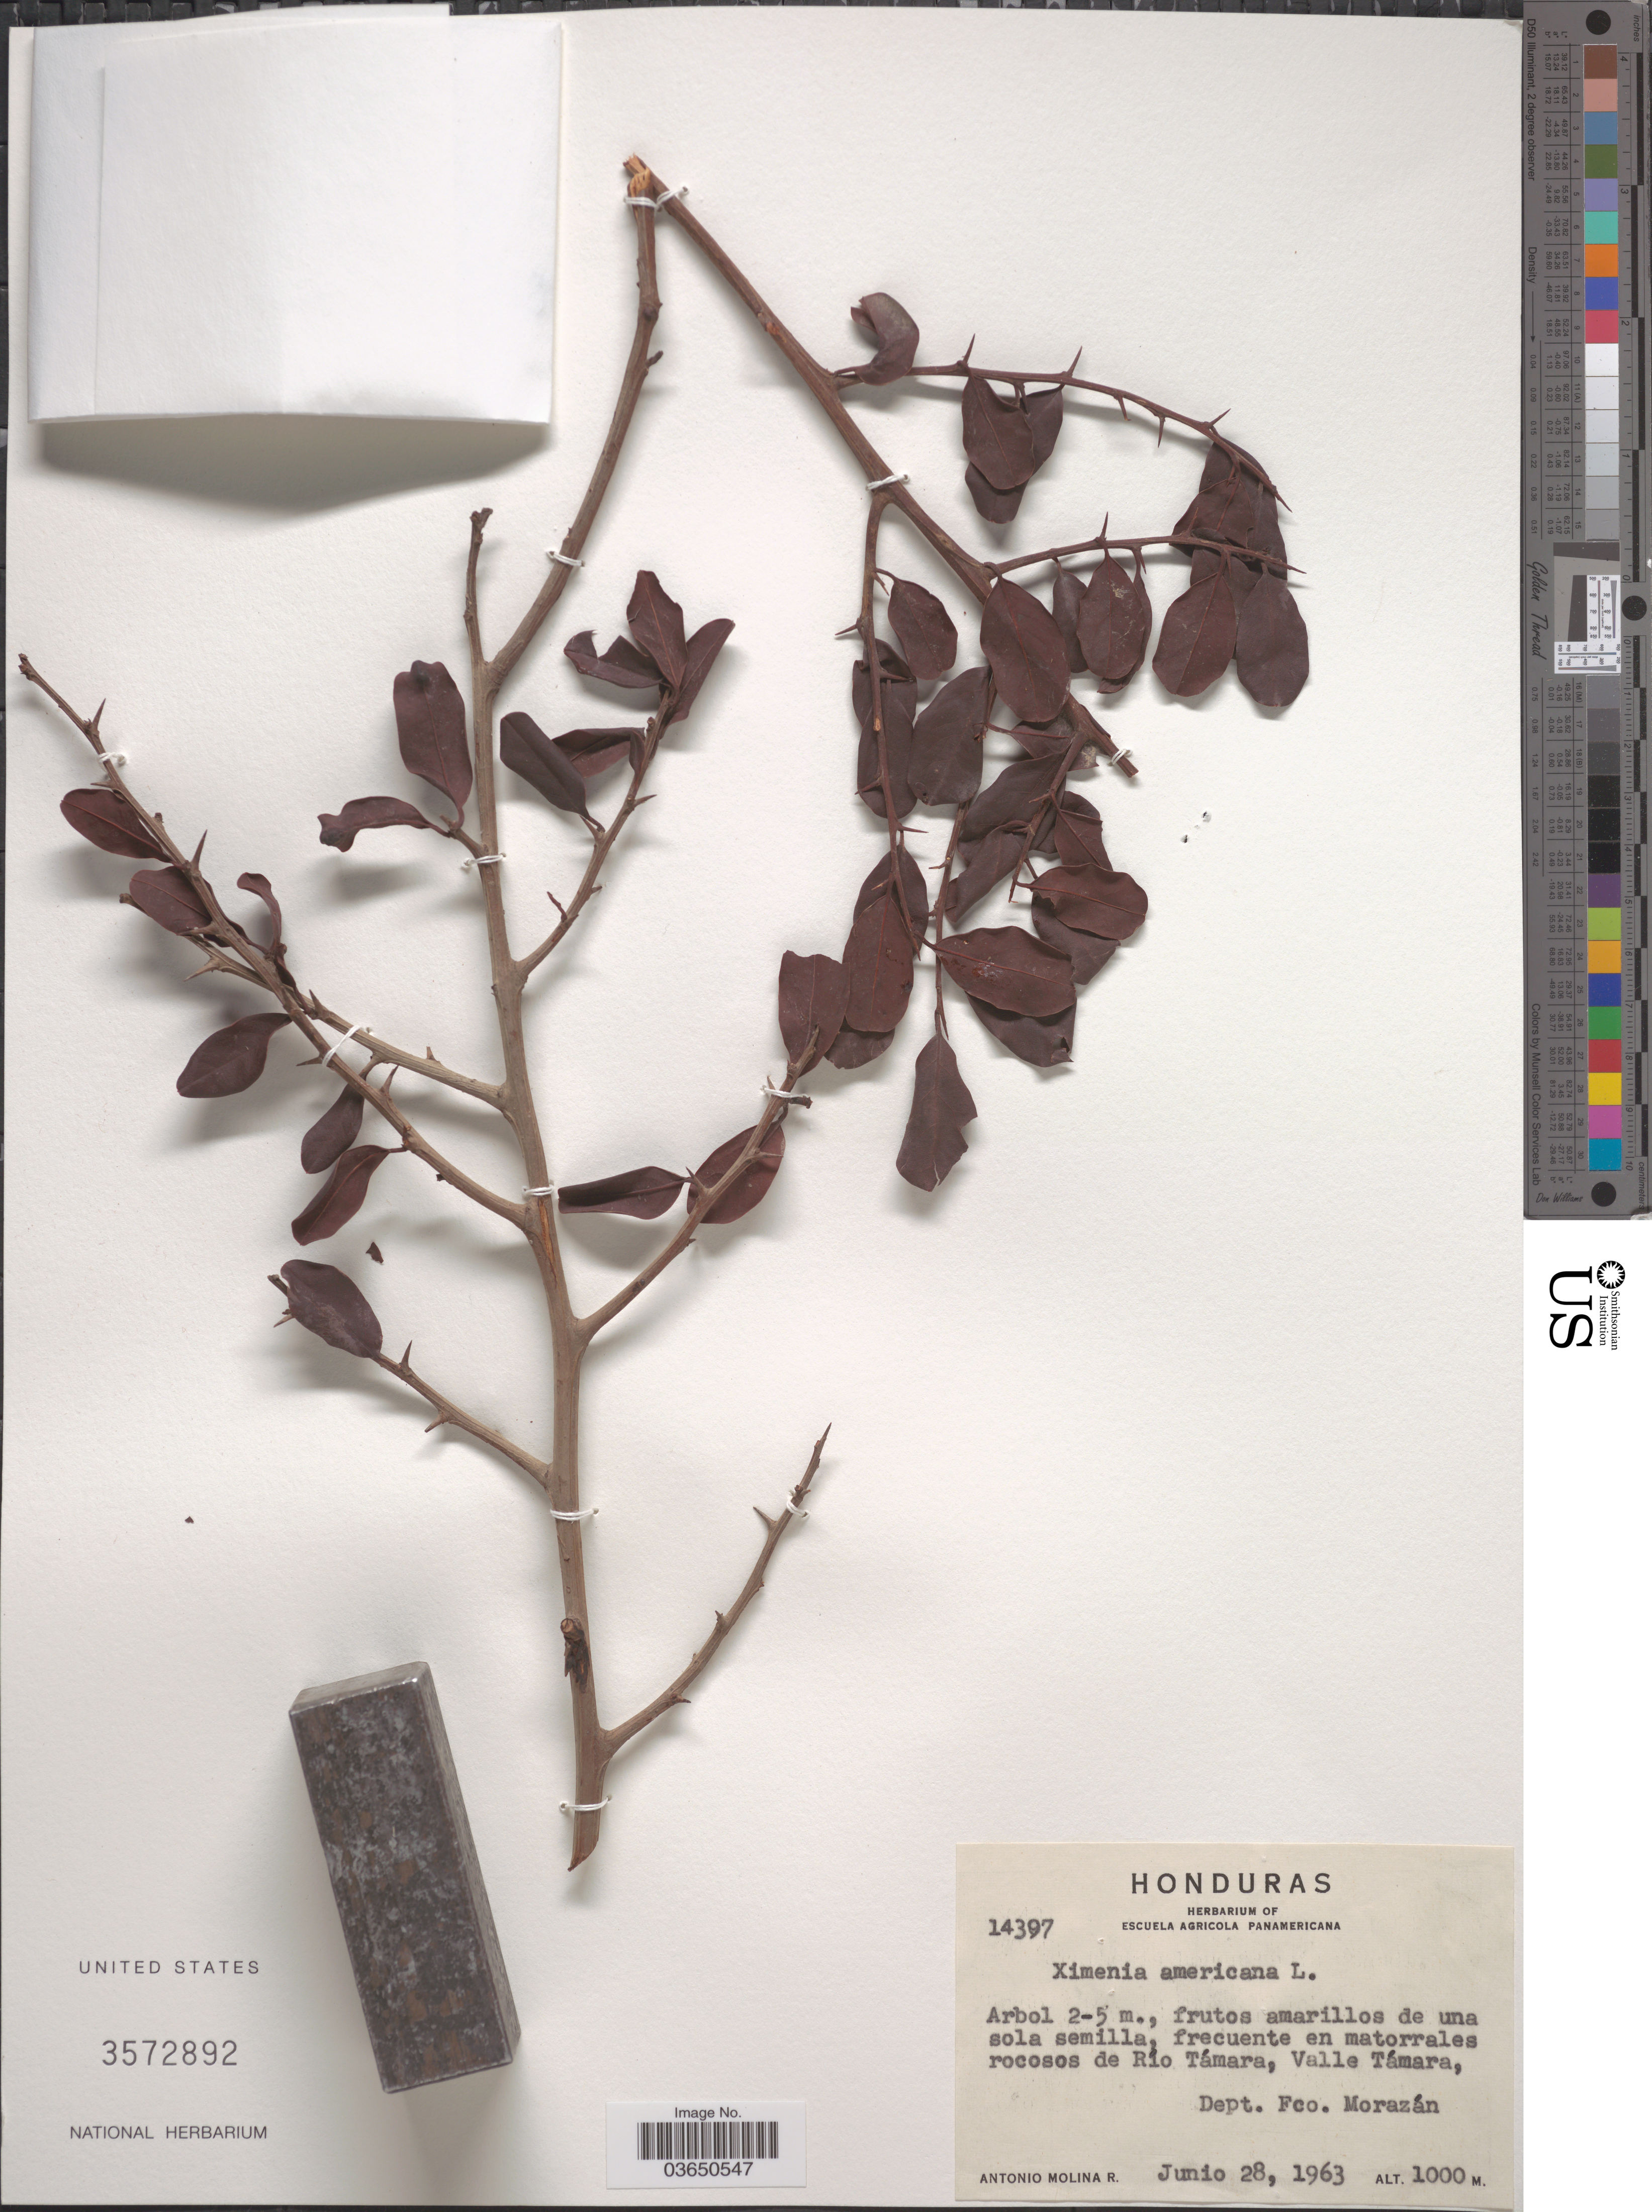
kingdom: Plantae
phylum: Tracheophyta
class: Magnoliopsida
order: Santalales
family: Ximeniaceae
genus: Ximenia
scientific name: Ximenia americana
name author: L.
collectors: A. Molina R.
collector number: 14397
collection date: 1963-06-28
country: Honduras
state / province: Fco. Morazán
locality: Frecuente en matorrales rocosos de Río Támara, Valle Támara, Dept. Fco. Morazán.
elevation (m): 1000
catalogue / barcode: US 3572892